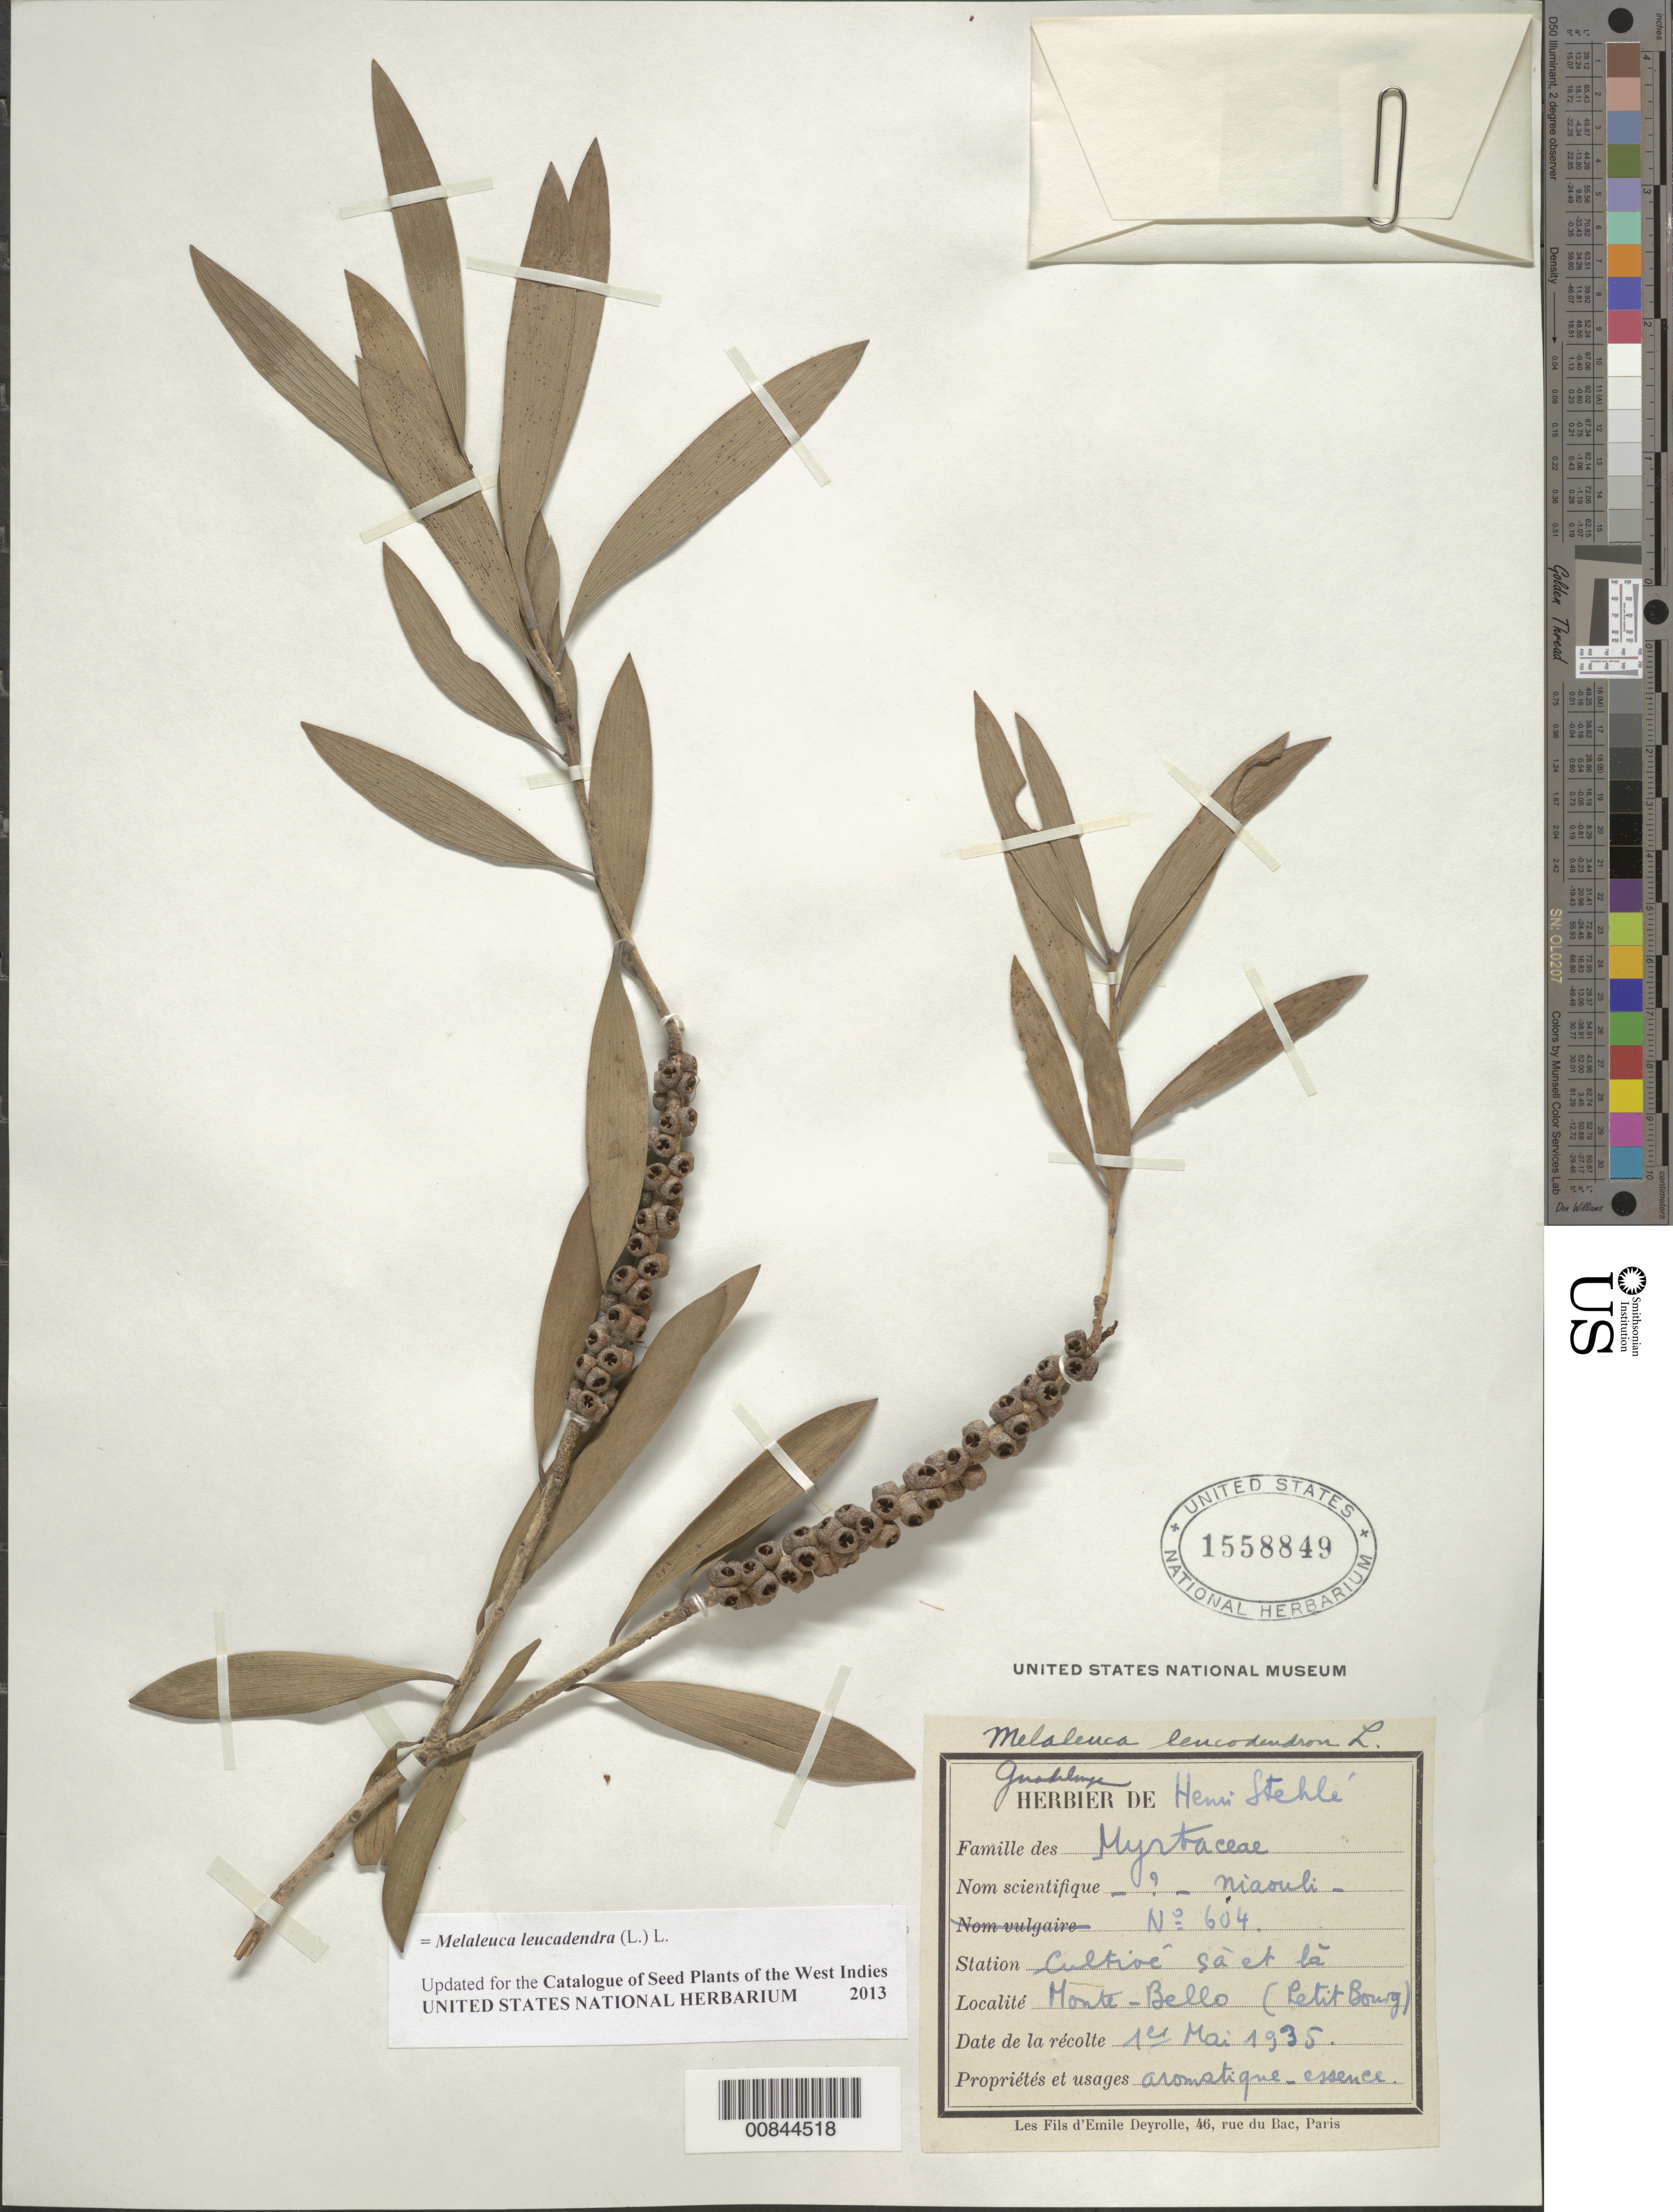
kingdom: Plantae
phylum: Tracheophyta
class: Magnoliopsida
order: Myrtales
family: Myrtaceae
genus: Melaleuca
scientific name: Melaleuca leucadendra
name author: (L.) L.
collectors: H. Stehlé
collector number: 604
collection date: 1935-05-01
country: Guadeloupe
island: Basse Terre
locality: Petit Bourg, Monte-Bello.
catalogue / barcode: US 1558849